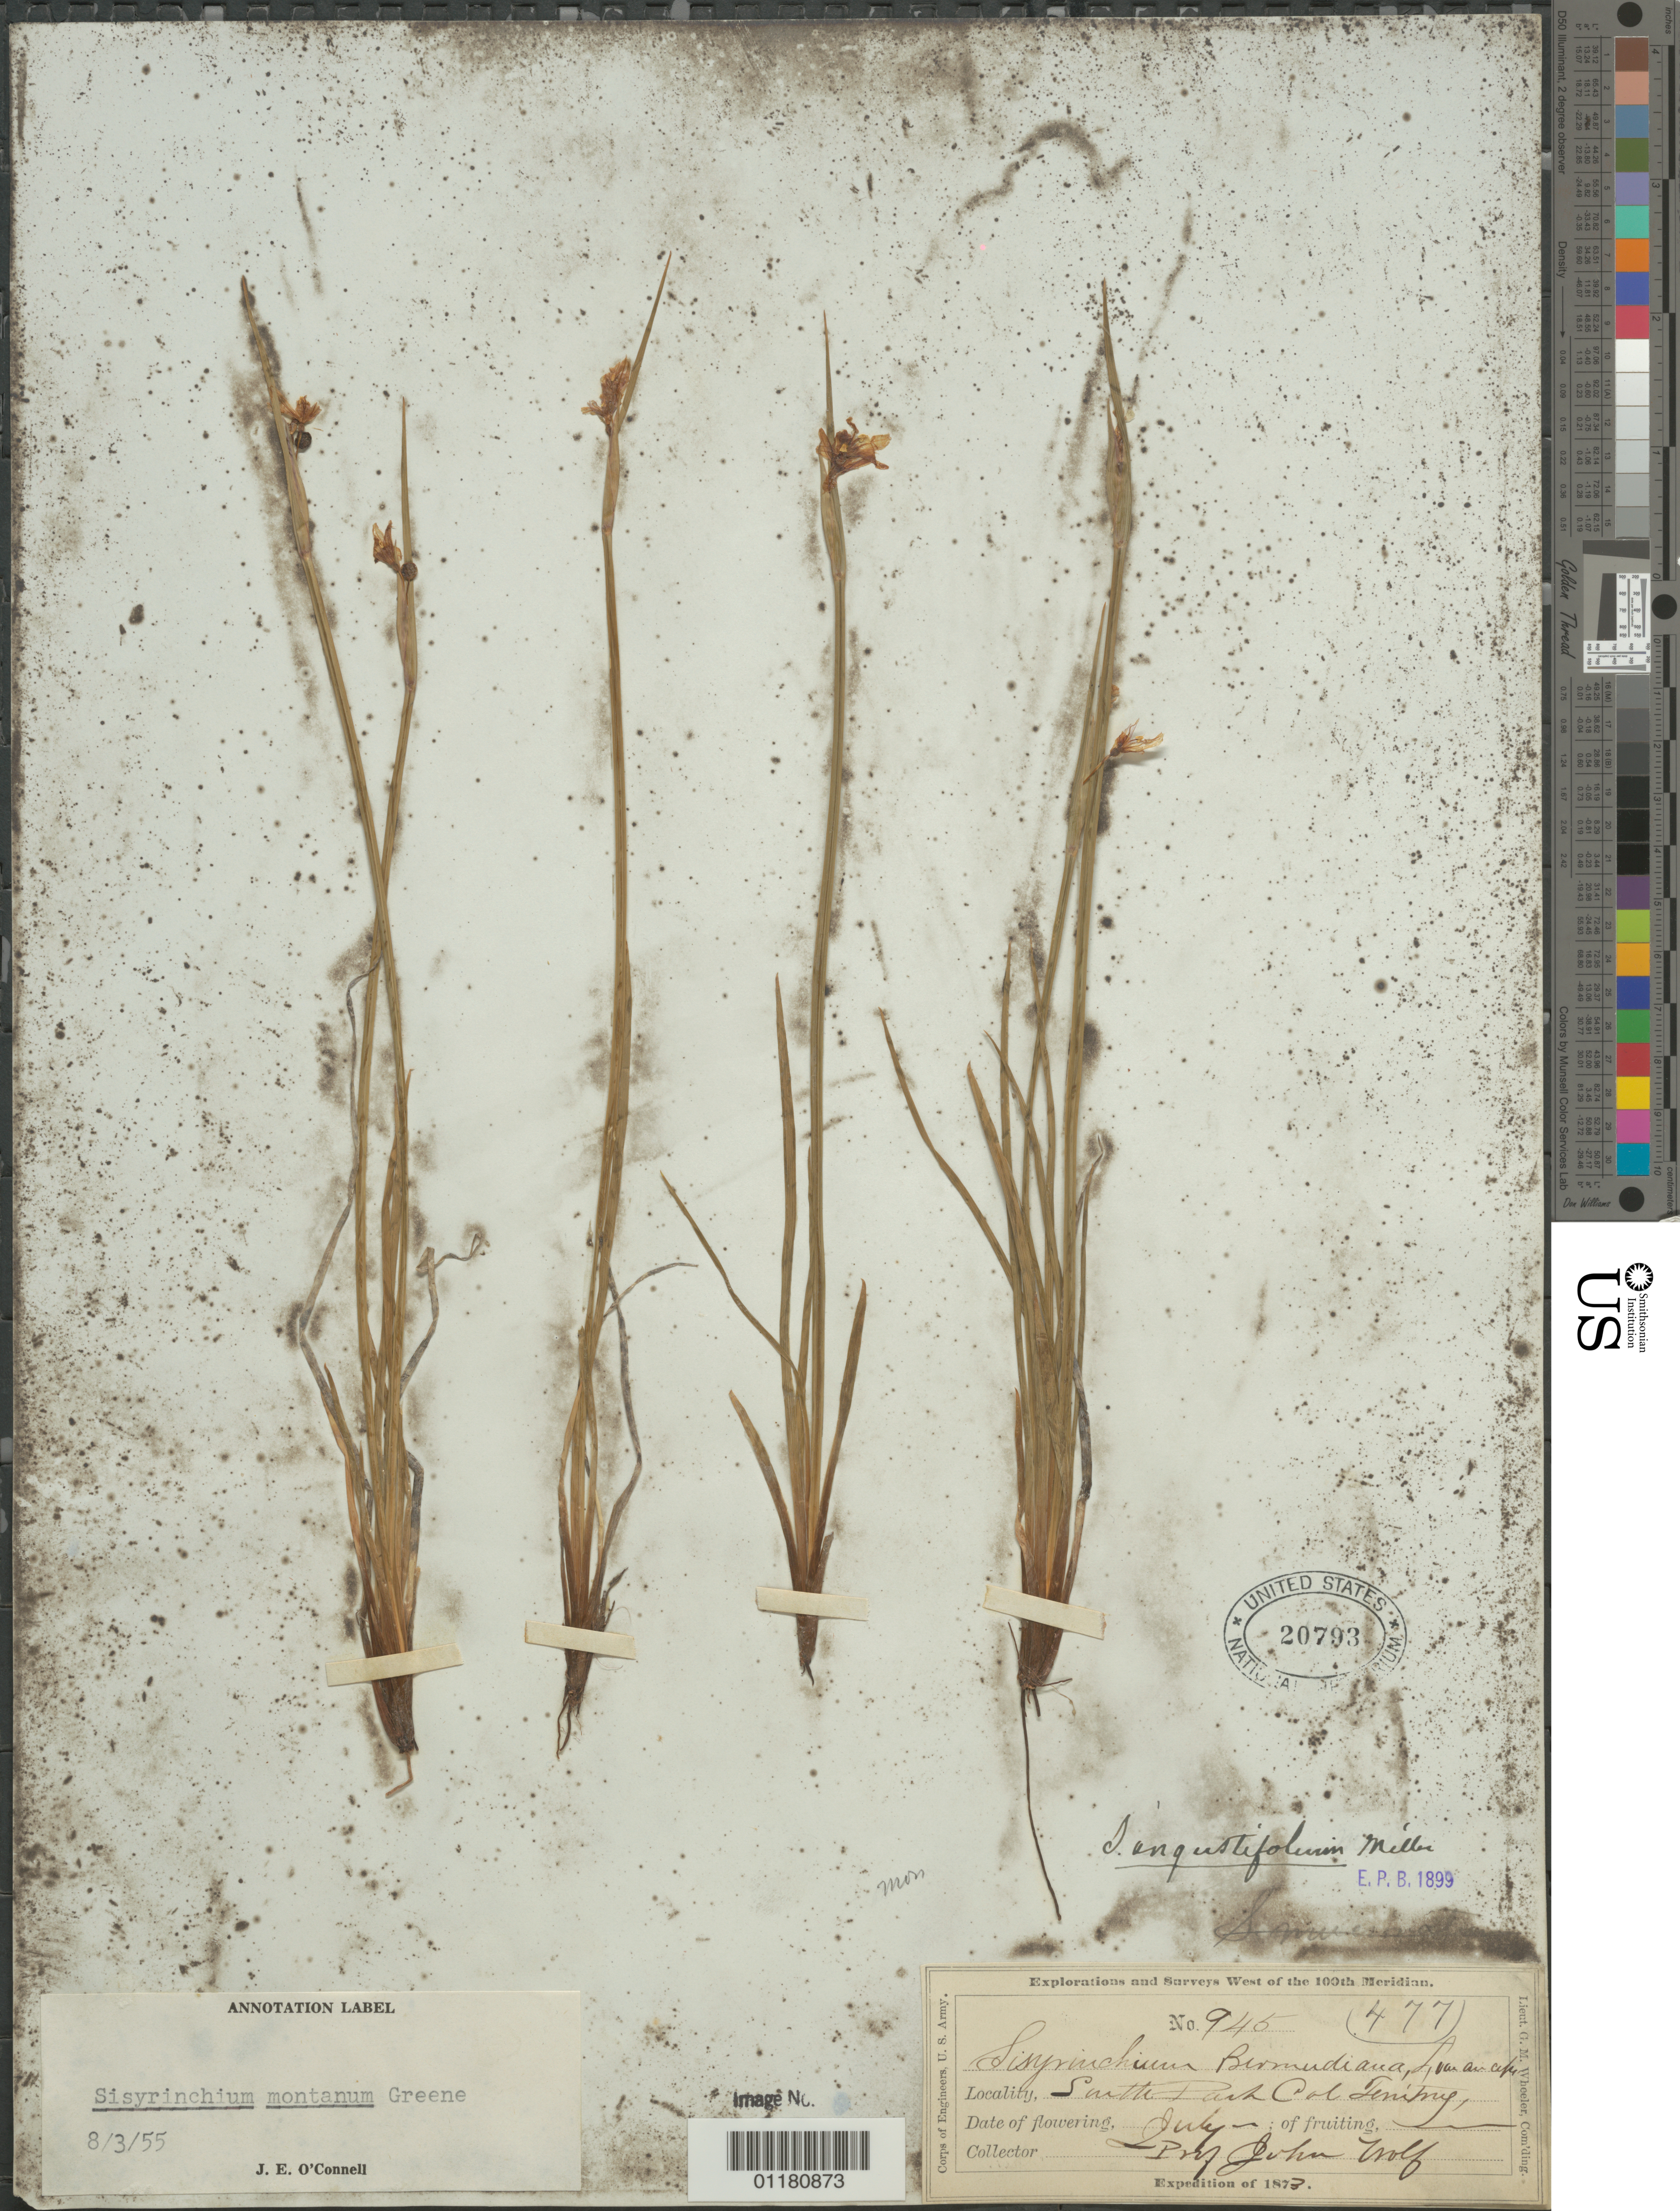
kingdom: Plantae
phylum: Tracheophyta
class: Liliopsida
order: Asparagales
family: Iridaceae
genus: Sisyrinchium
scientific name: Sisyrinchium montanum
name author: Greene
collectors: J. Wolf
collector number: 945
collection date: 1873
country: United States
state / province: Colorado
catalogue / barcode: US 20793